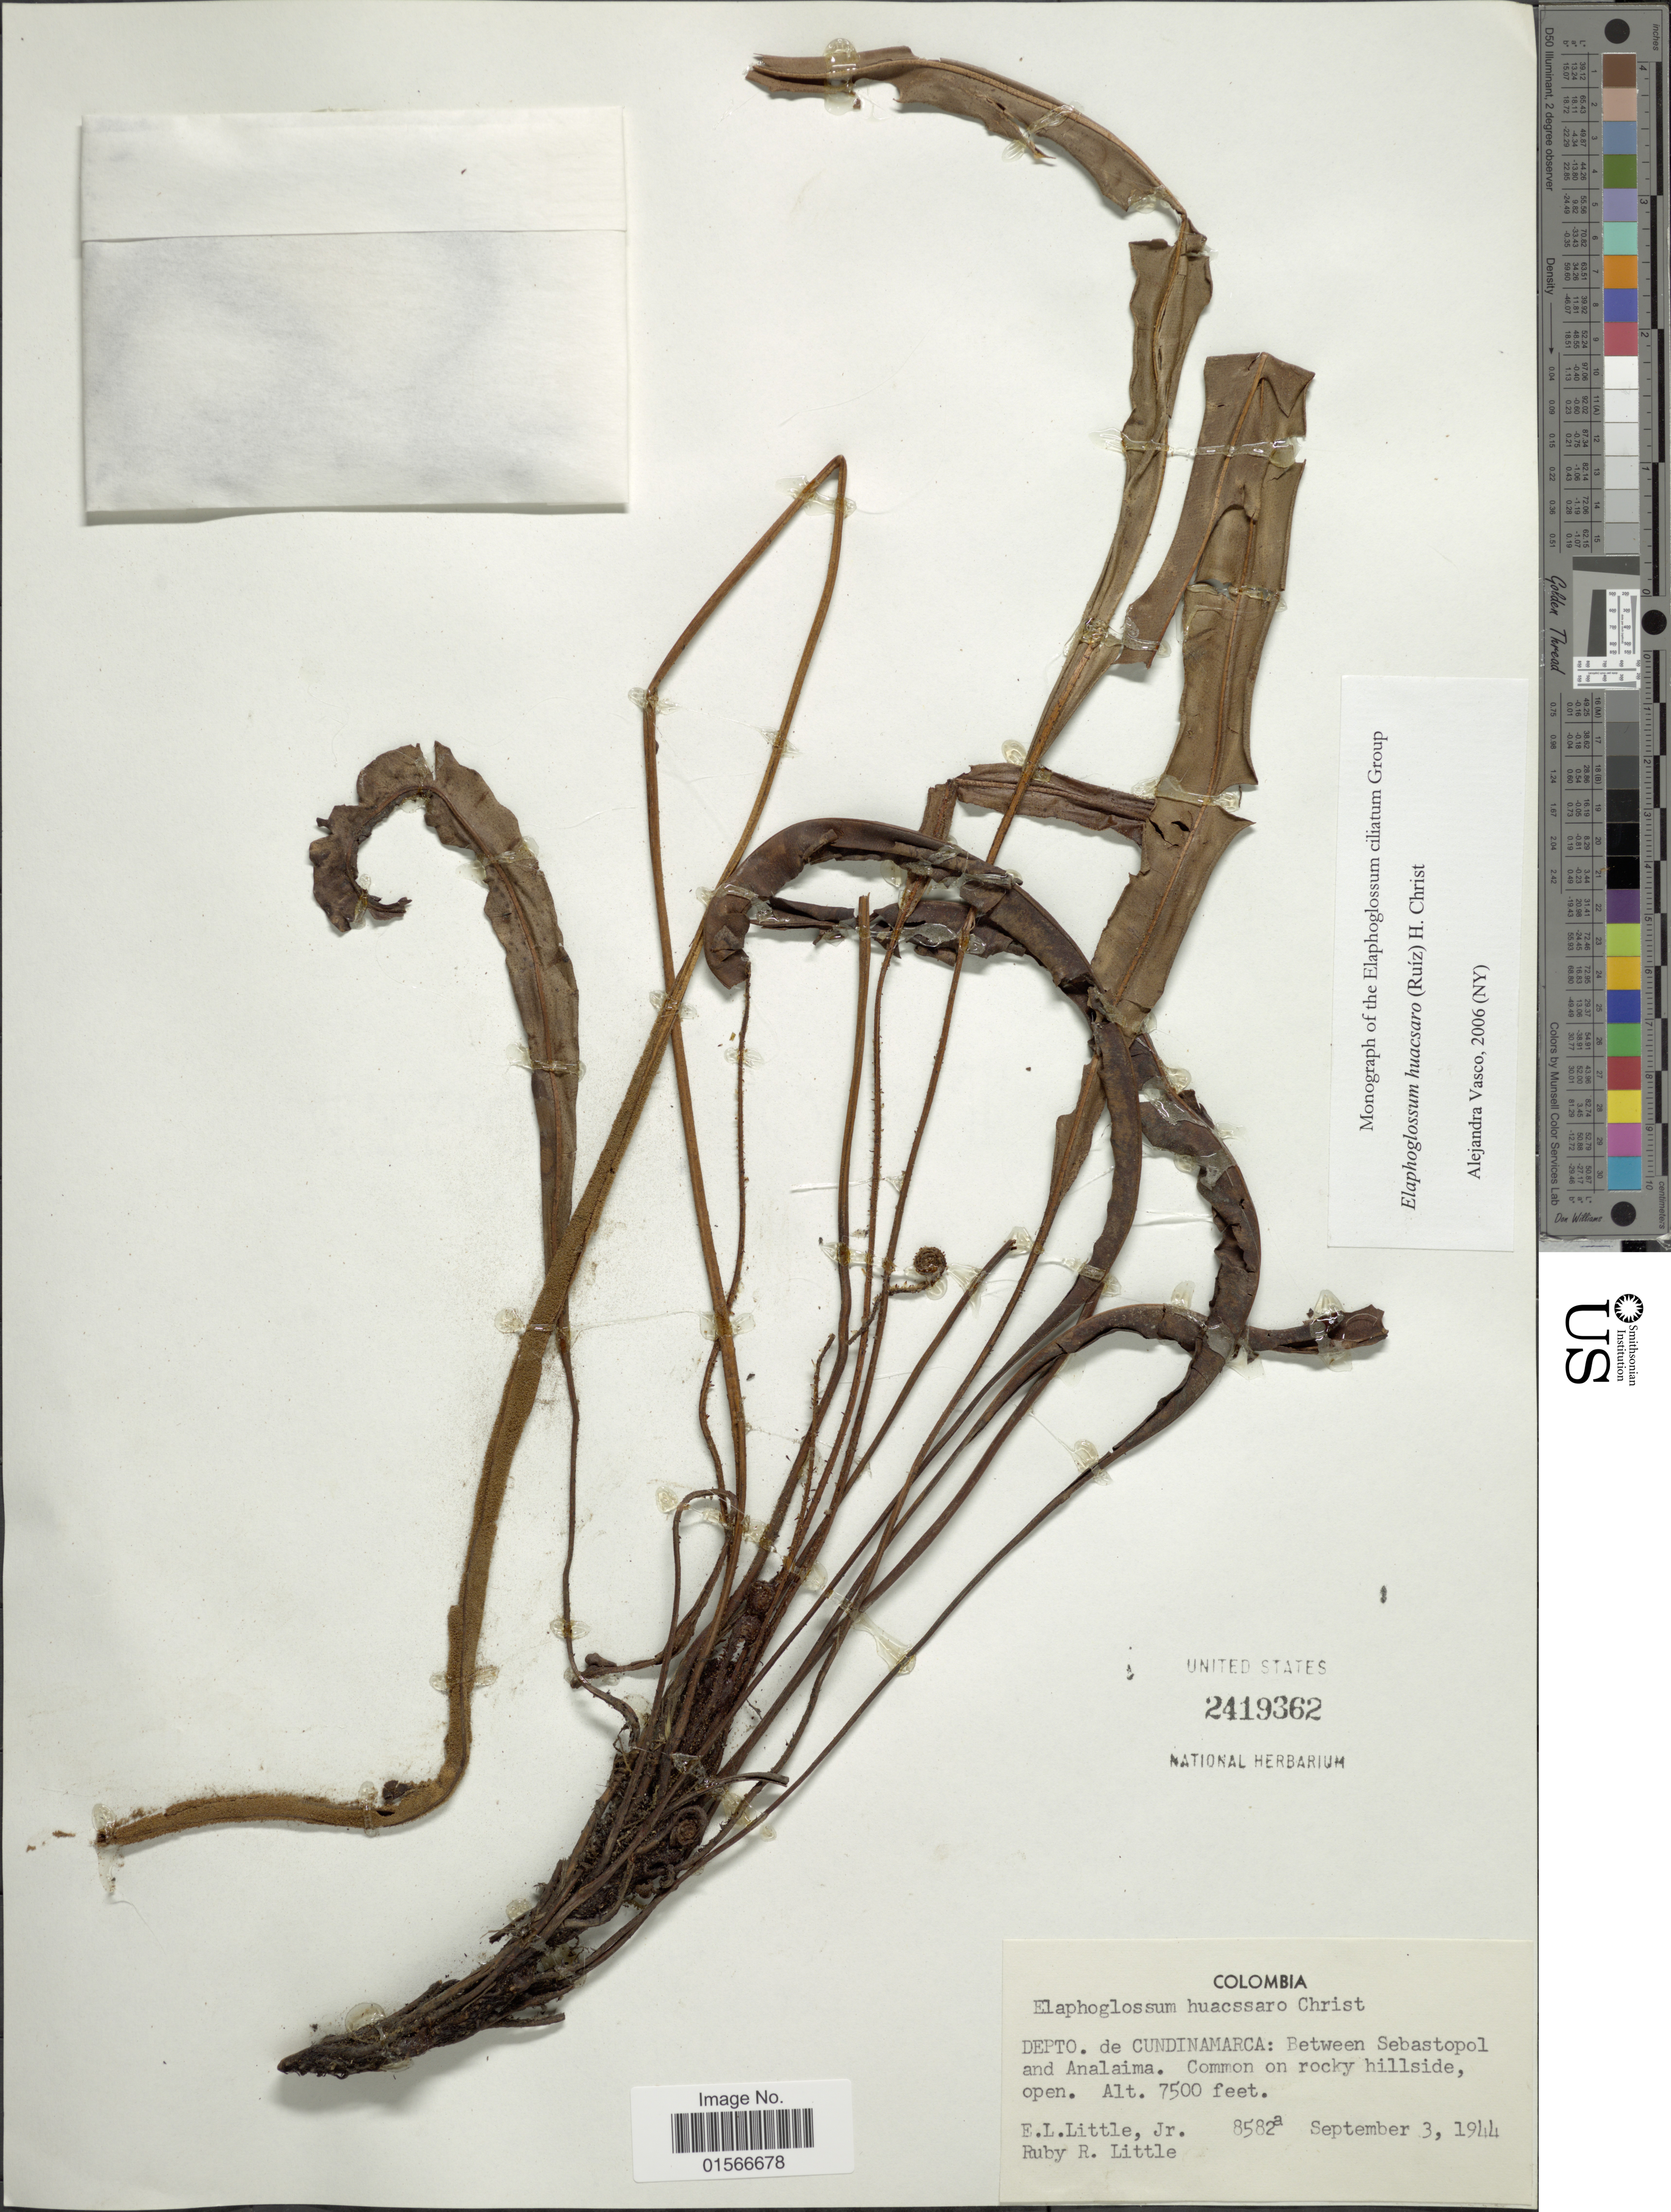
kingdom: Plantae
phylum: Tracheophyta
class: Polypodiopsida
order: Polypodiales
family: Dryopteridaceae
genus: Elaphoglossum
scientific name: Elaphoglossum huacsaro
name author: (Ruiz) Christ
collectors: E. L. Little & R. R. Little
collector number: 8582a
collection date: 1944-09-03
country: Colombia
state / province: Cundinamarca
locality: Depto de Cundinamarca: Between Sebastopol and Analaima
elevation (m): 2286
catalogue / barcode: US 2419362